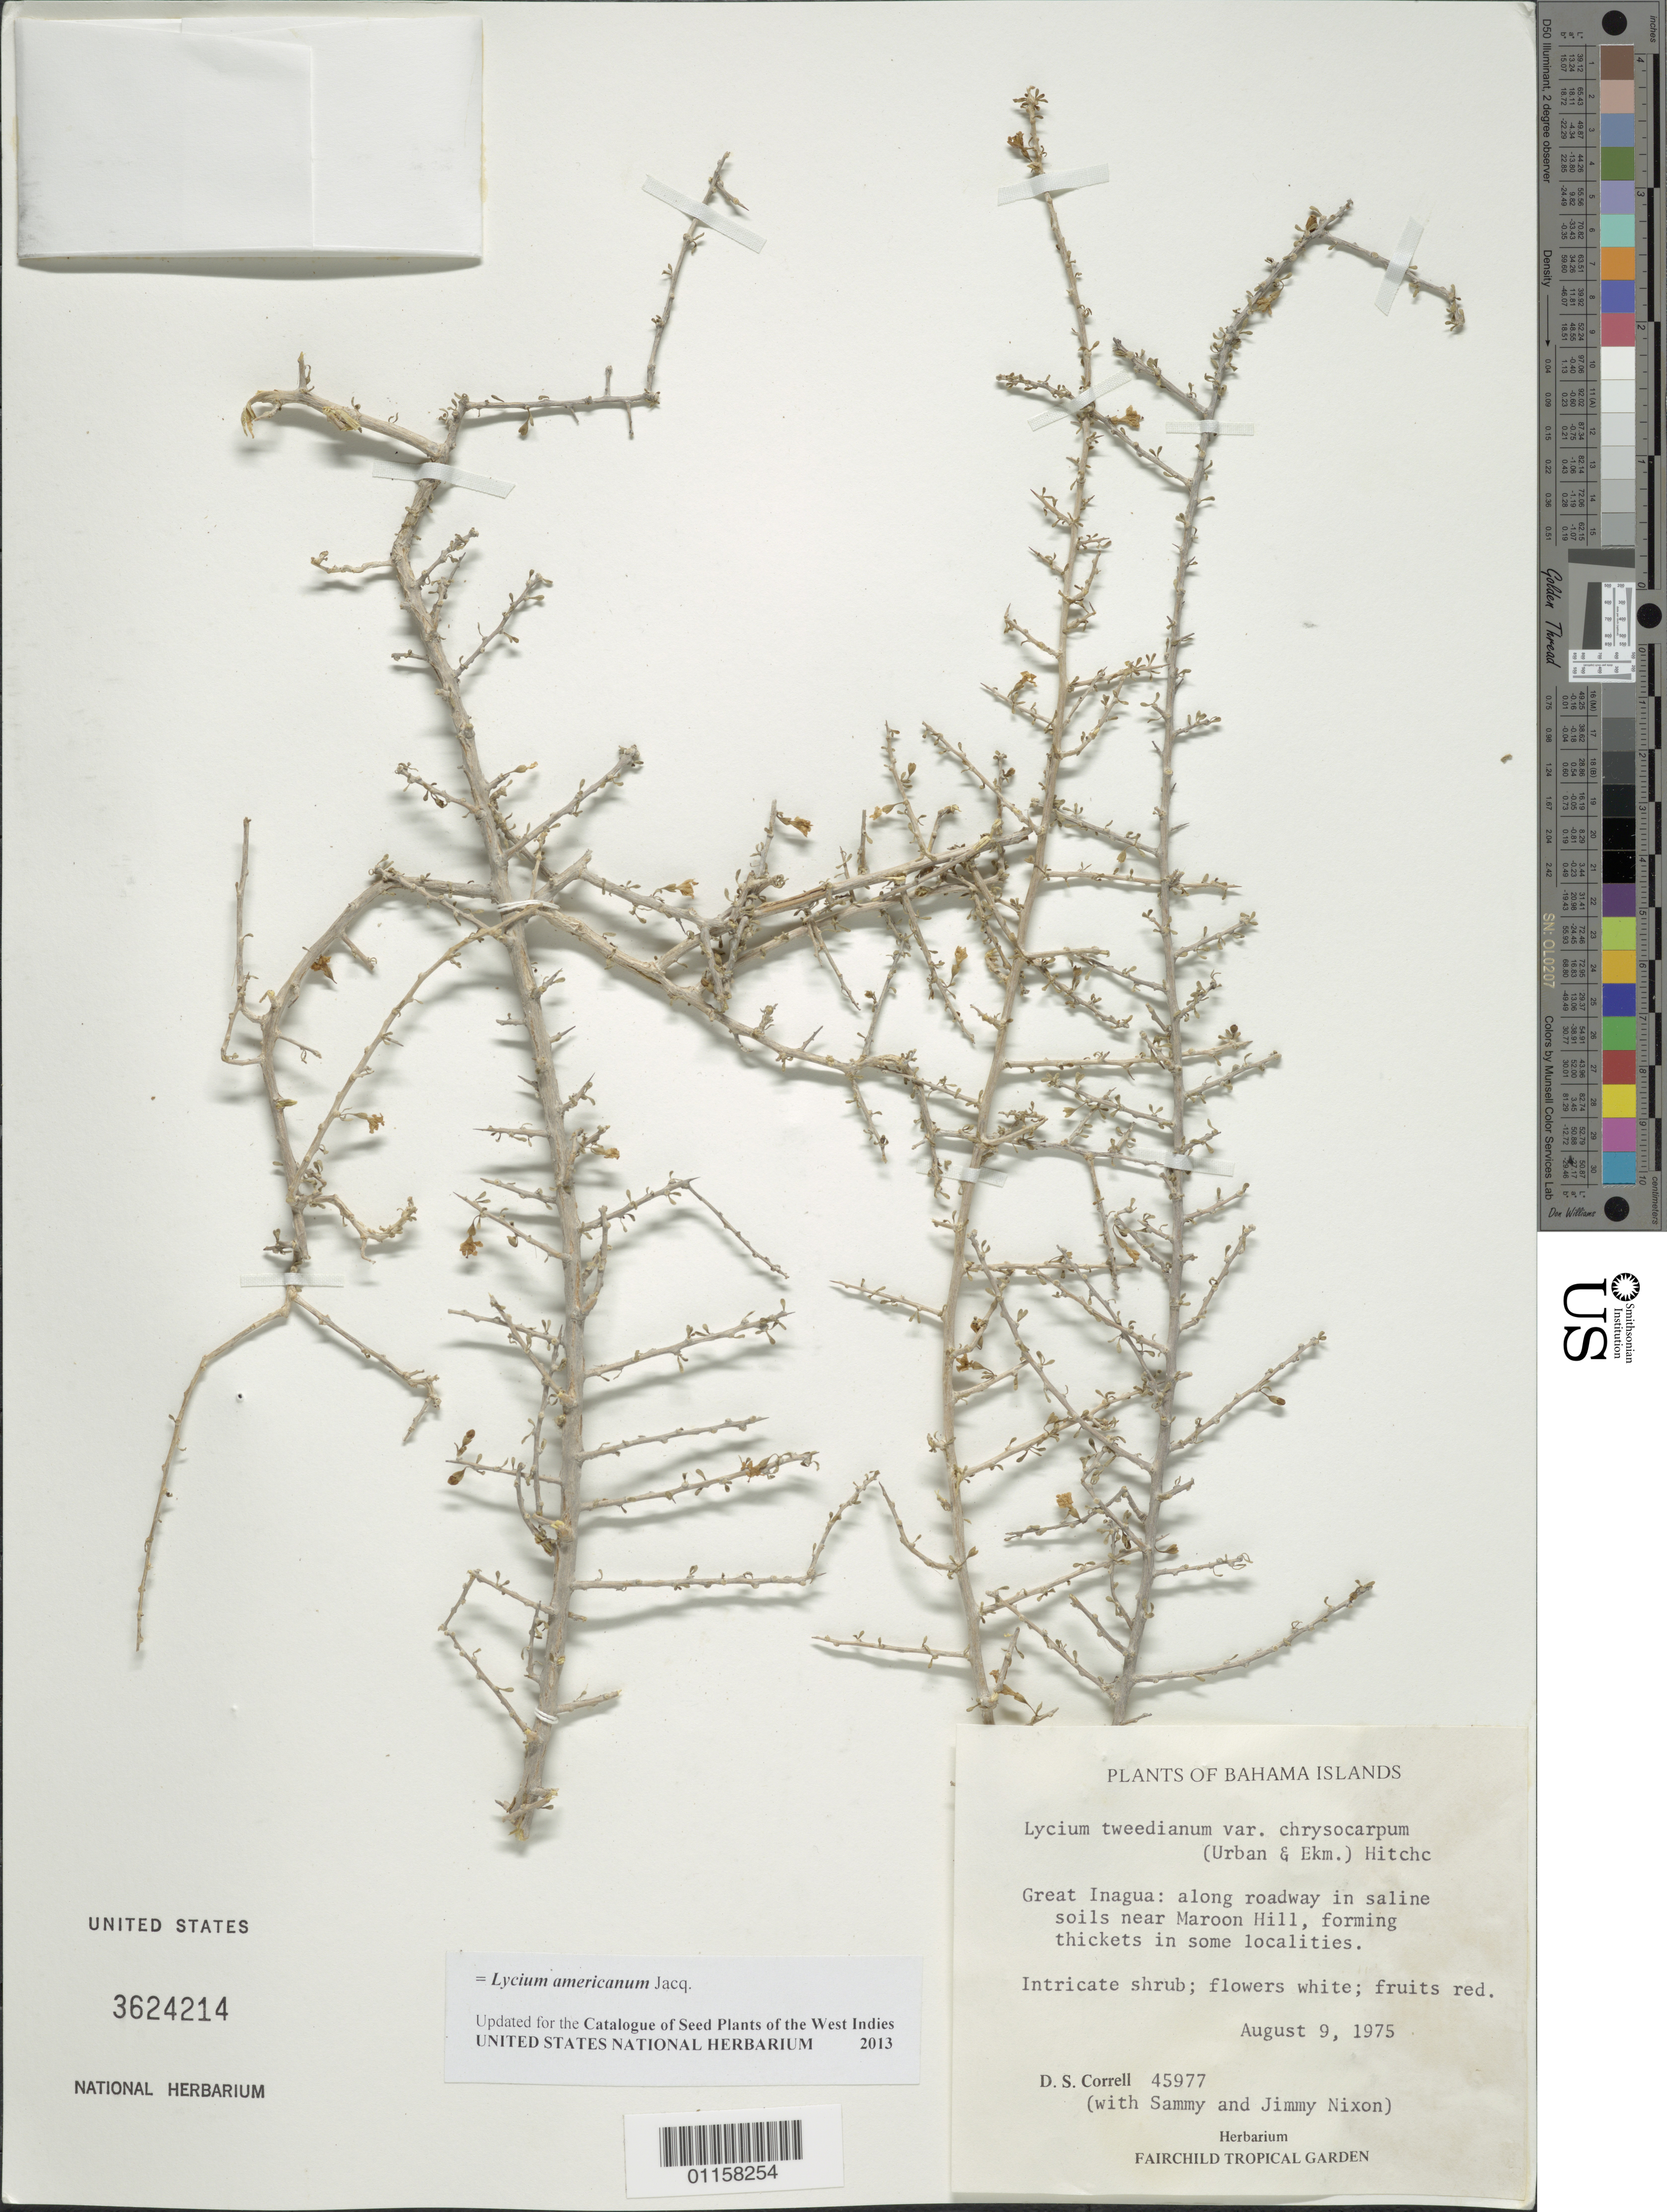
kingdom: Plantae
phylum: Tracheophyta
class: Magnoliopsida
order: Solanales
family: Solanaceae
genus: Lycium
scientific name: Lycium americanum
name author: Jacq.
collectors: D. S. Correll, S. Nixon & J. Nixon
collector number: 45977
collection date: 1975-08-09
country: Bahamas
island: Great Inagua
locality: Maroon Hill, near.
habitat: Along roadway in saline soils; forming thickets in some localities.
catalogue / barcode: US 3624214